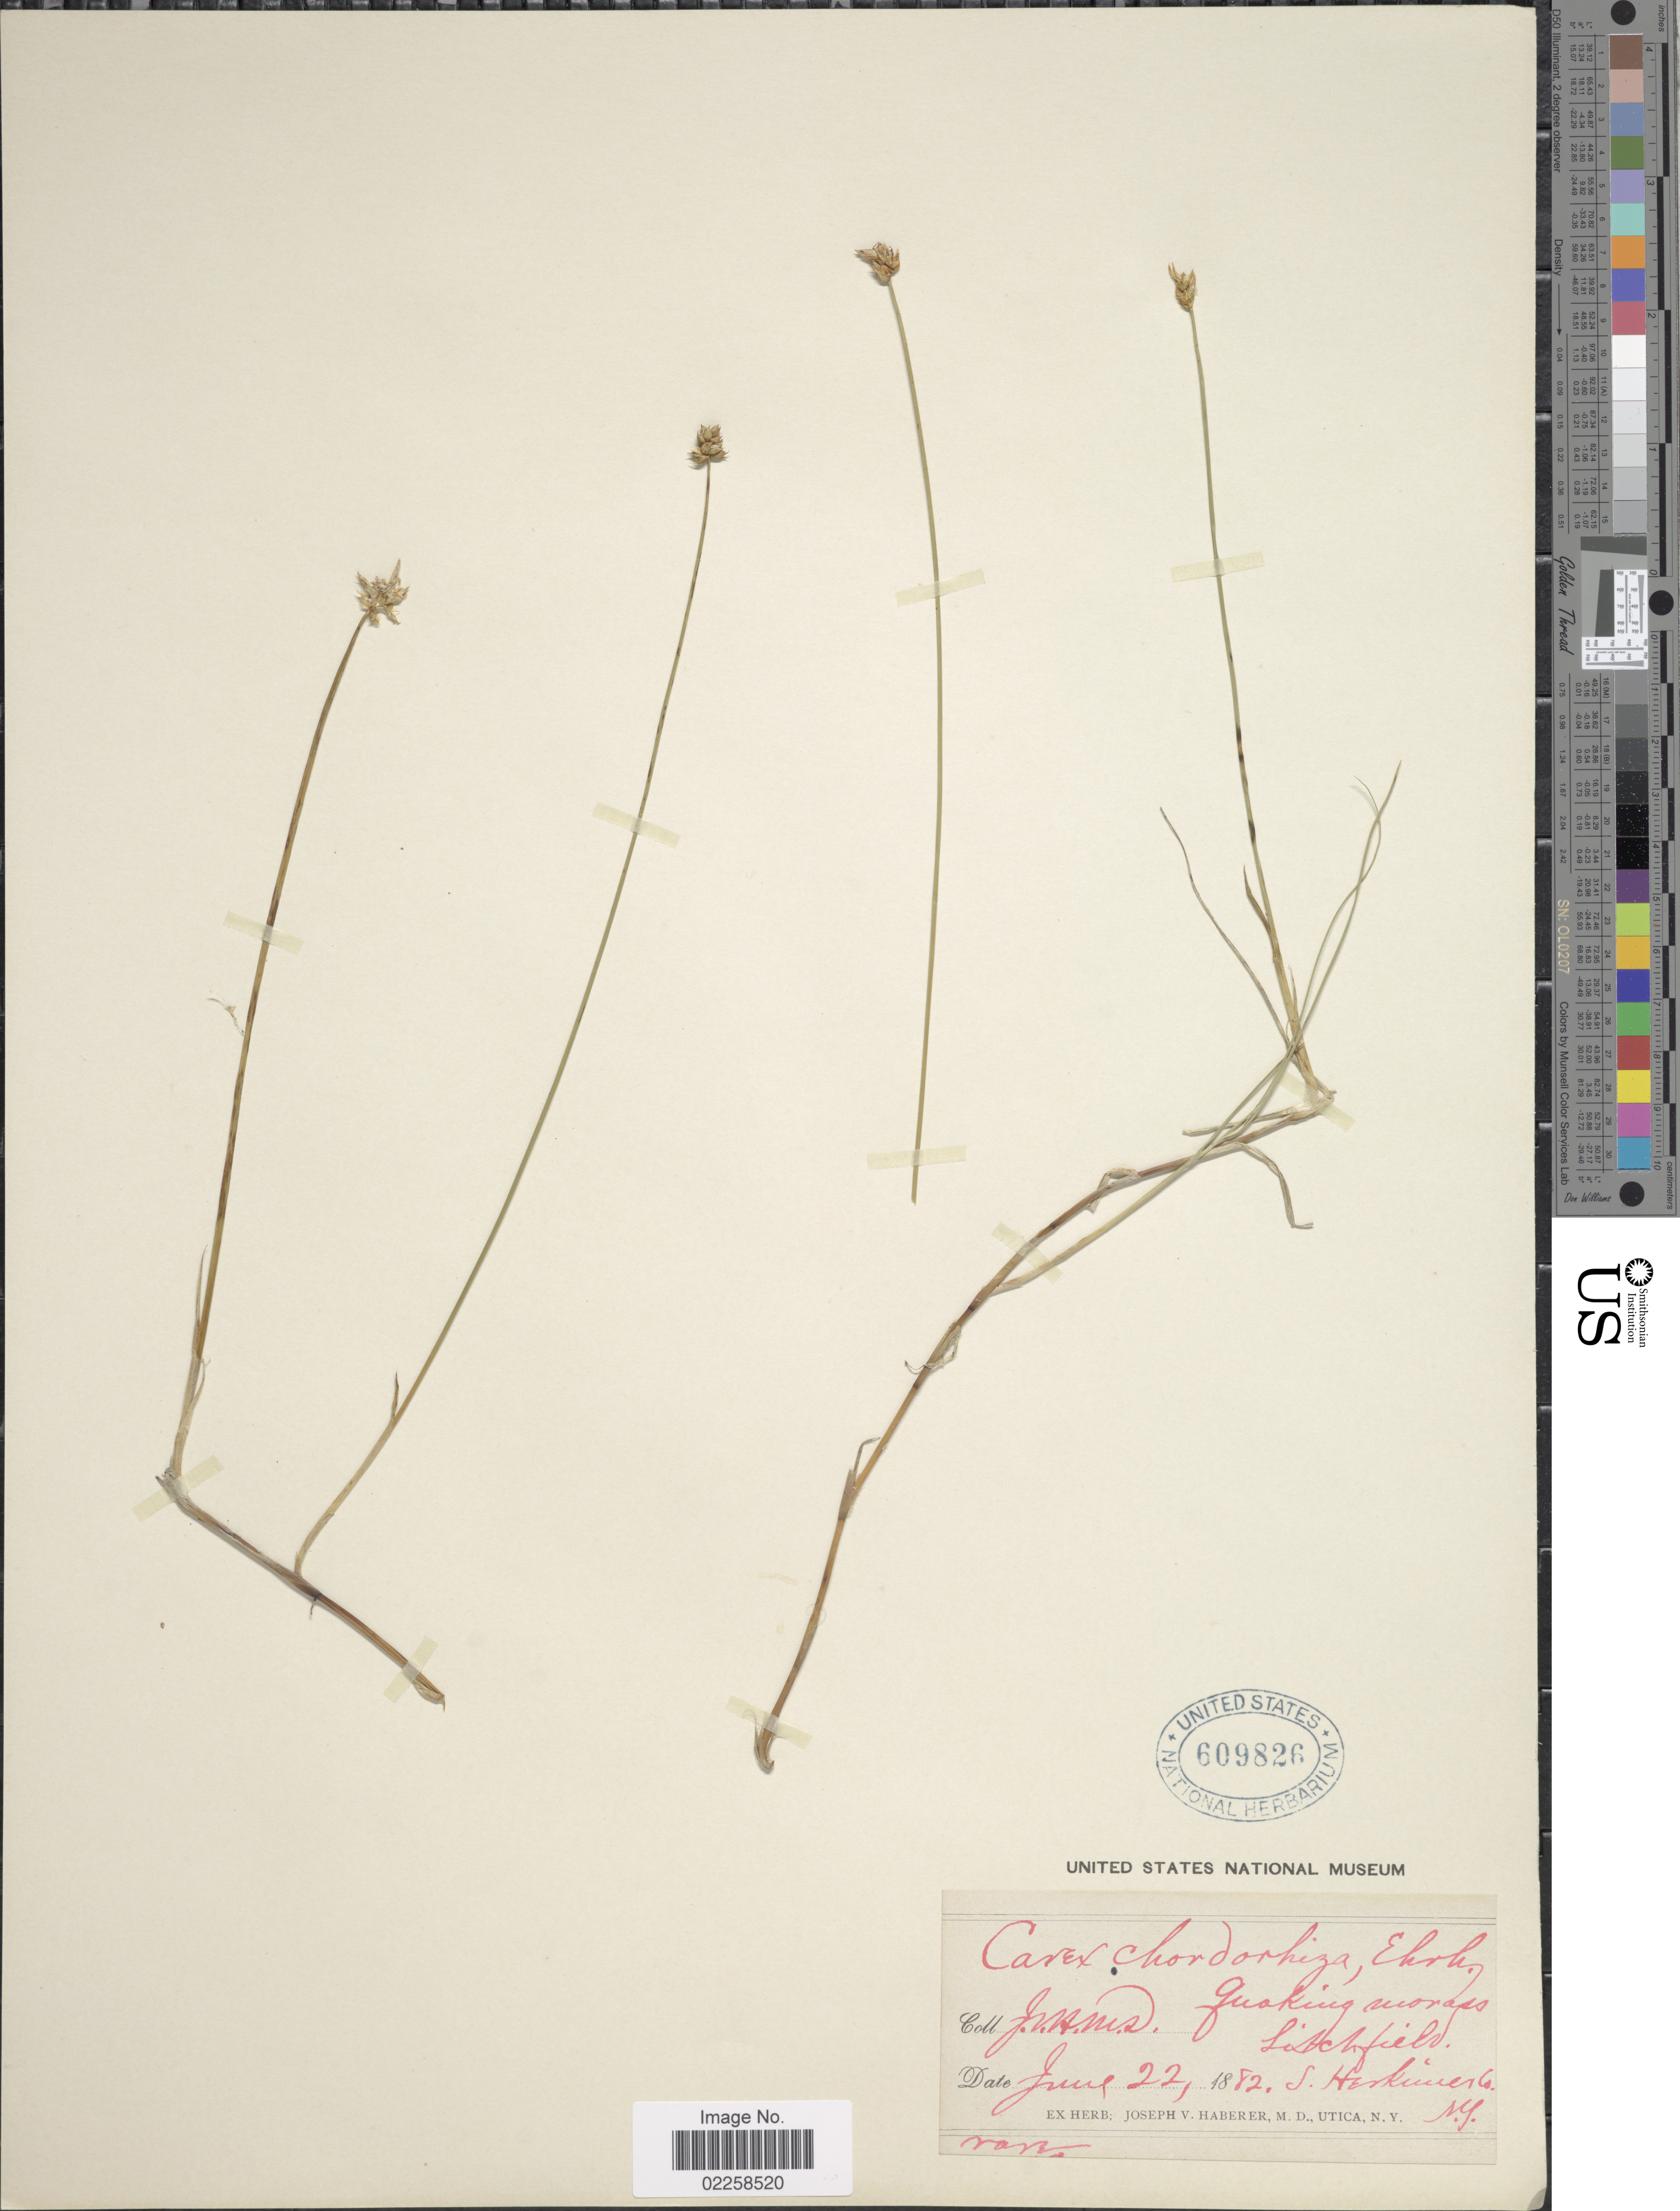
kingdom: Plantae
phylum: Tracheophyta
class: Liliopsida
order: Poales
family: Cyperaceae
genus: Carex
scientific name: Carex chordorrhiza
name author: L. f.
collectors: J. V. Haberer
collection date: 1882-06-22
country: United States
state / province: New York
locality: Litchfield. S. Herkimer Co.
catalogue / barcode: US 609826